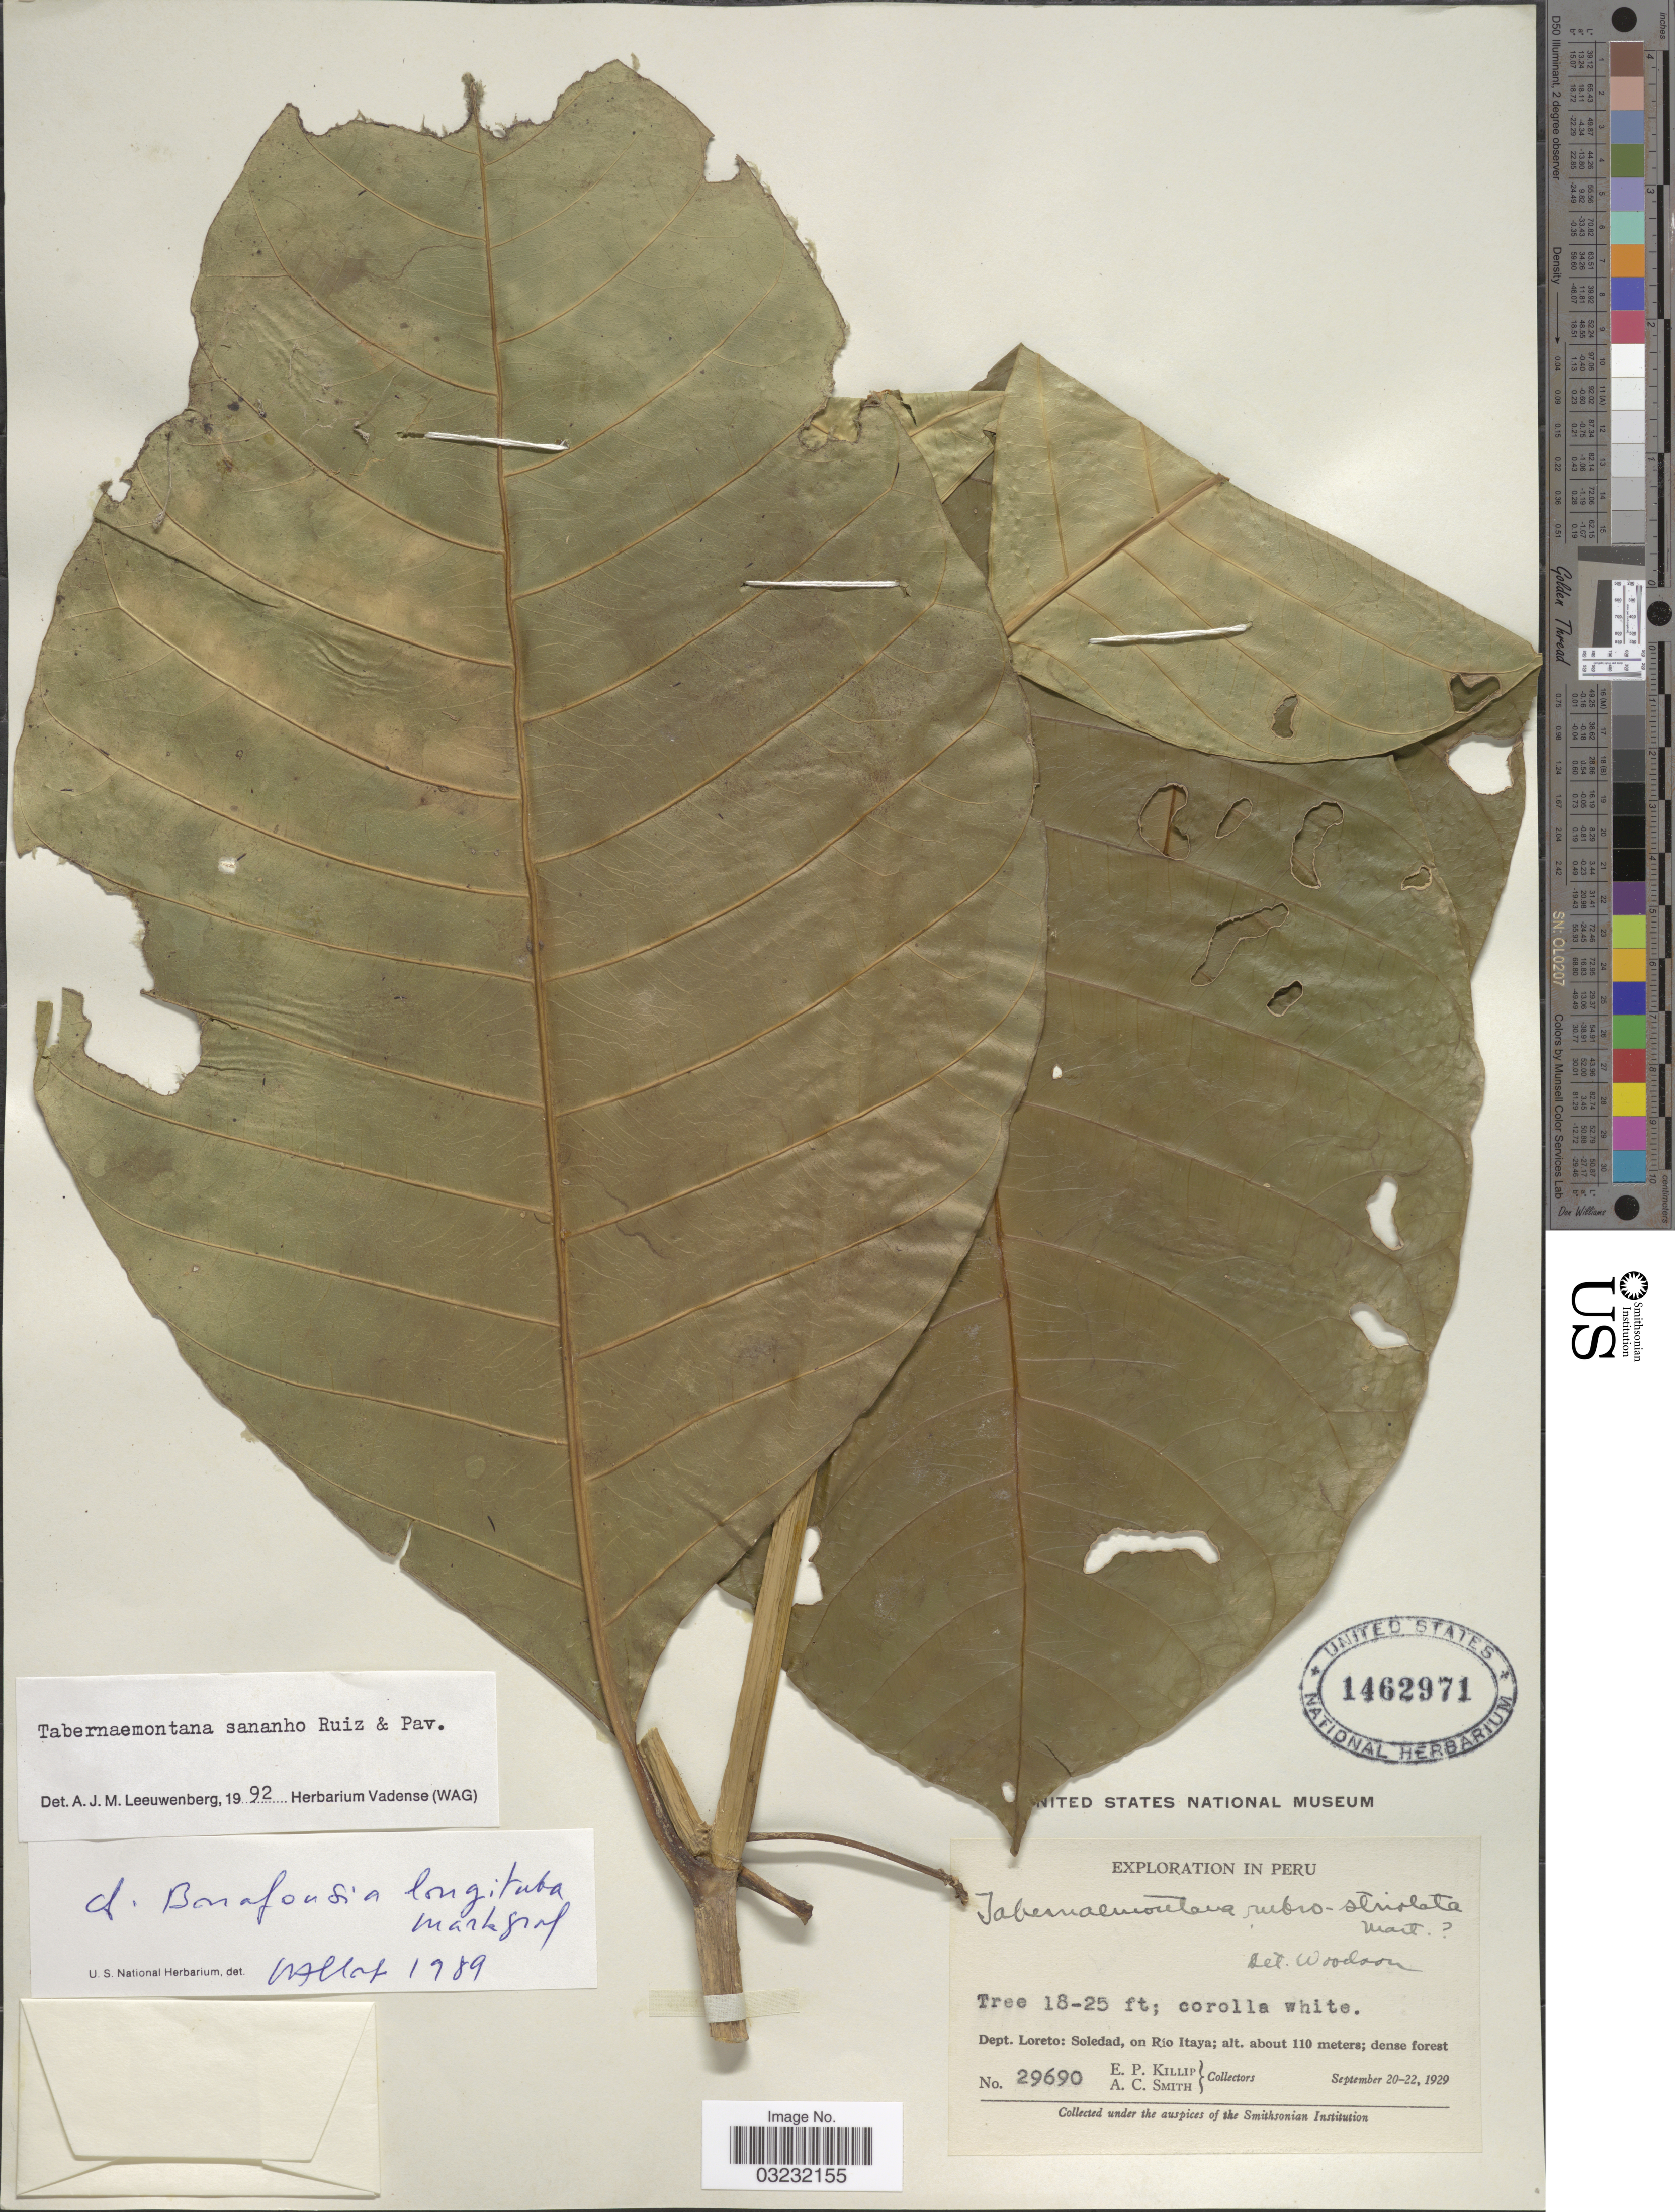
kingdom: Plantae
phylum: Tracheophyta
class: Magnoliopsida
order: Gentianales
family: Apocynaceae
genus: Tabernaemontana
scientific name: Tabernaemontana sananho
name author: Ruiz & Pav.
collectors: E. P. Killip & A. C. Smith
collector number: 29690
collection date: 1929-09-20/1929-09-22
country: Peru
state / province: Loreto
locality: Dept. Loreto: Soledad, on Río Itaya.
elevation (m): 110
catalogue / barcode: US 1462971